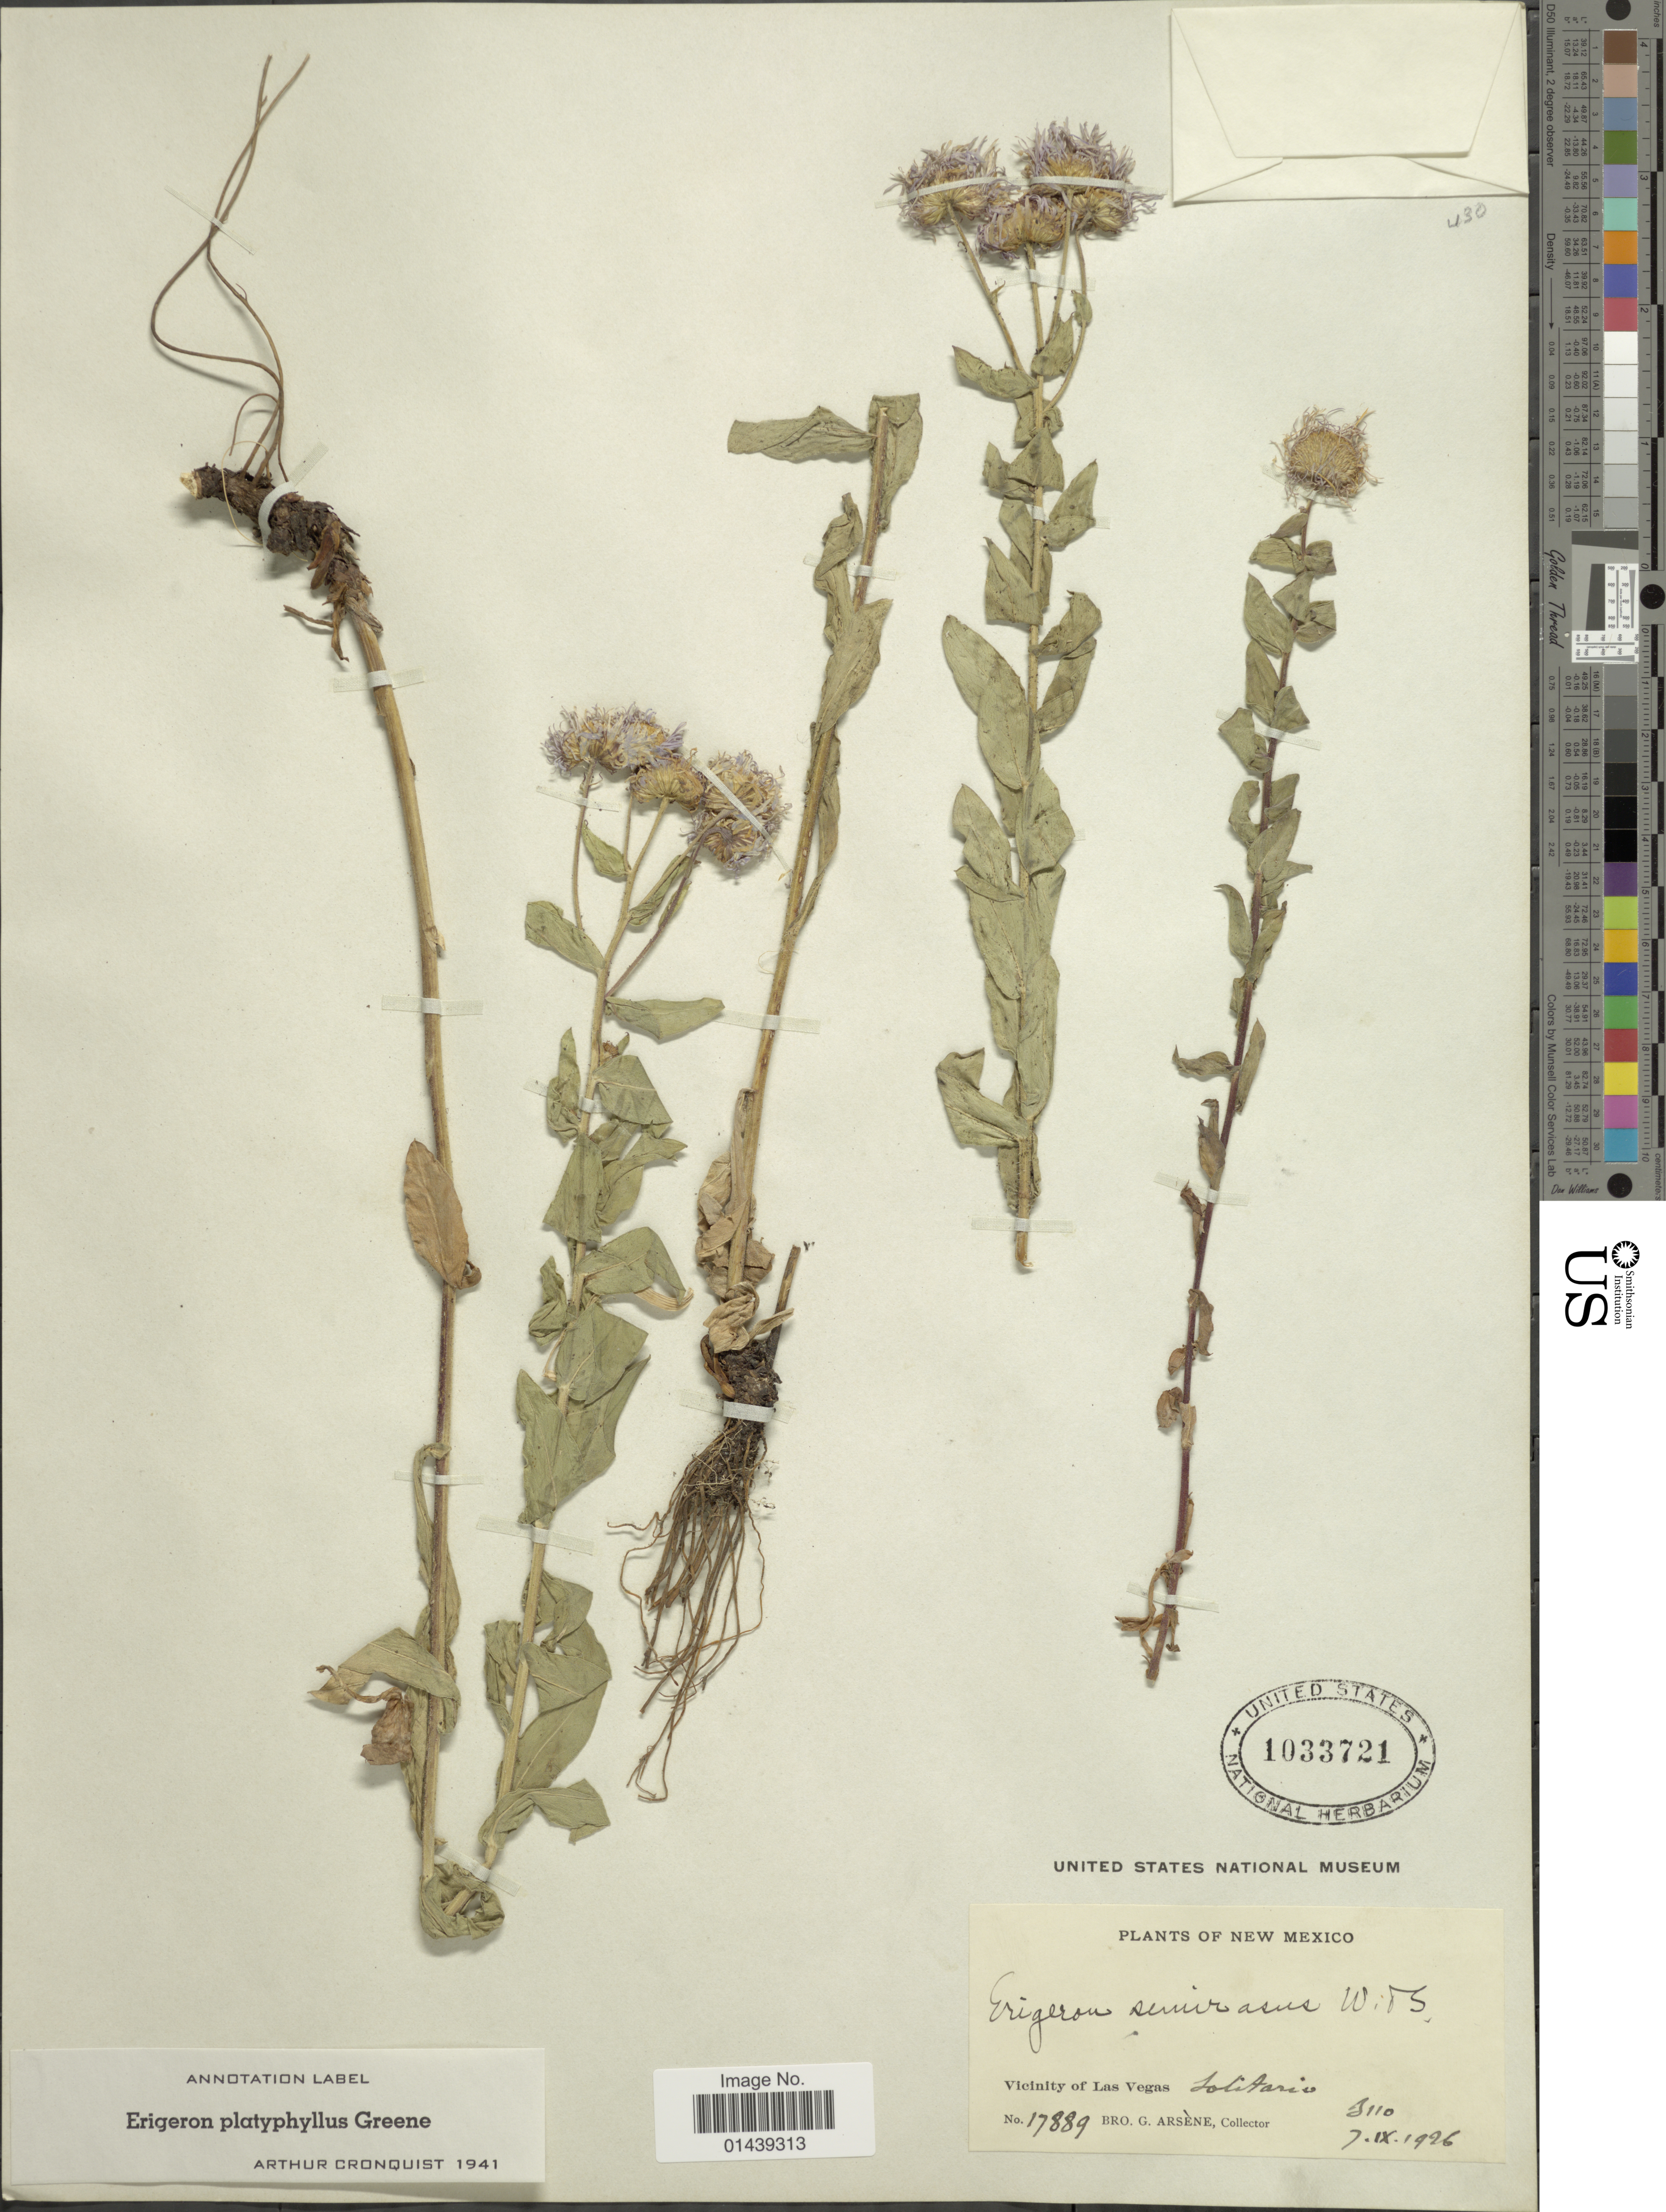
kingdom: Plantae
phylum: Tracheophyta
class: Magnoliopsida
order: Asterales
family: Asteraceae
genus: Erigeron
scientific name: Erigeron platyphyllus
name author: Greene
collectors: Bro. G. Arsène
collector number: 17889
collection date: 1926-09-07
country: United States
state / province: New Mexico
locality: Vicinity of Las Vegas. Solitario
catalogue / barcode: US 1033721